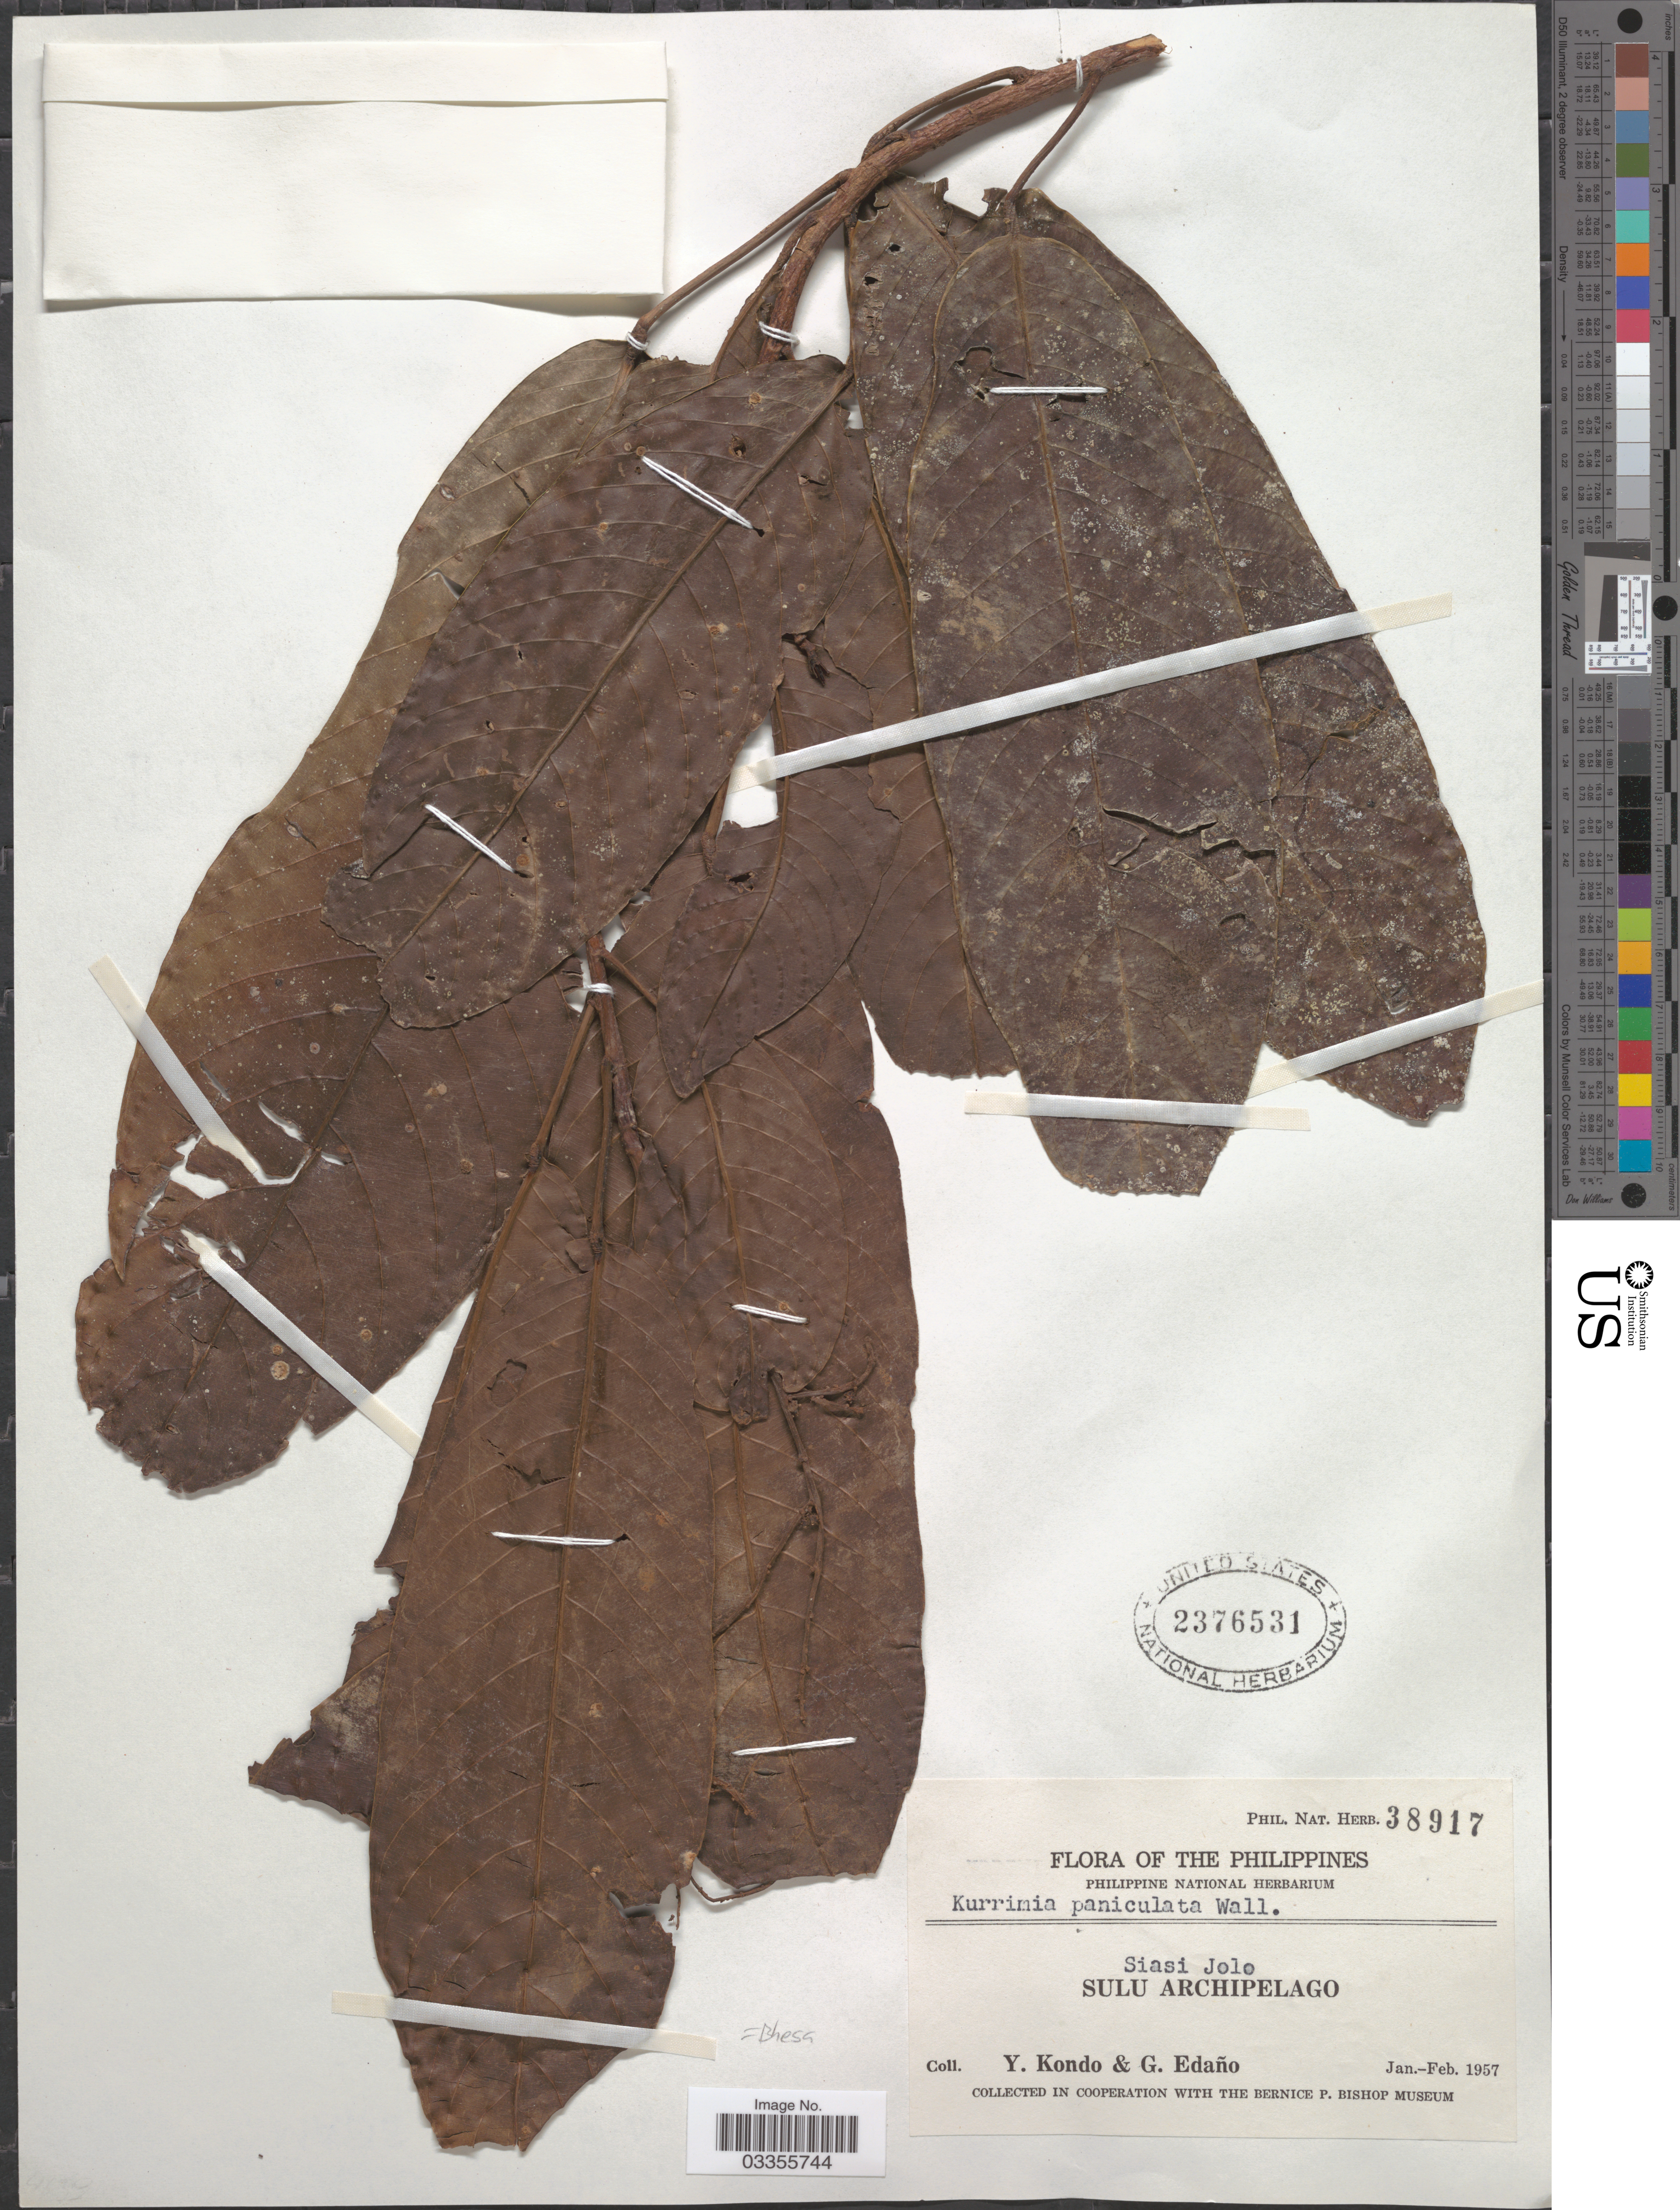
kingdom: Plantae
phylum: Tracheophyta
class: Magnoliopsida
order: Malpighiales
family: Centroplacaceae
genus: Bhesa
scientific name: Bhesa paniculata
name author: (Wall.) Arn.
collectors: Y. Kondo & G. Edaño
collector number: Phil. Nat. Herb. 38917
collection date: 1957-01/1957-02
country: Philippines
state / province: Muslim Mindanao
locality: Siasi Jolo. Sulu Archipelago.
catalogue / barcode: US 2376531